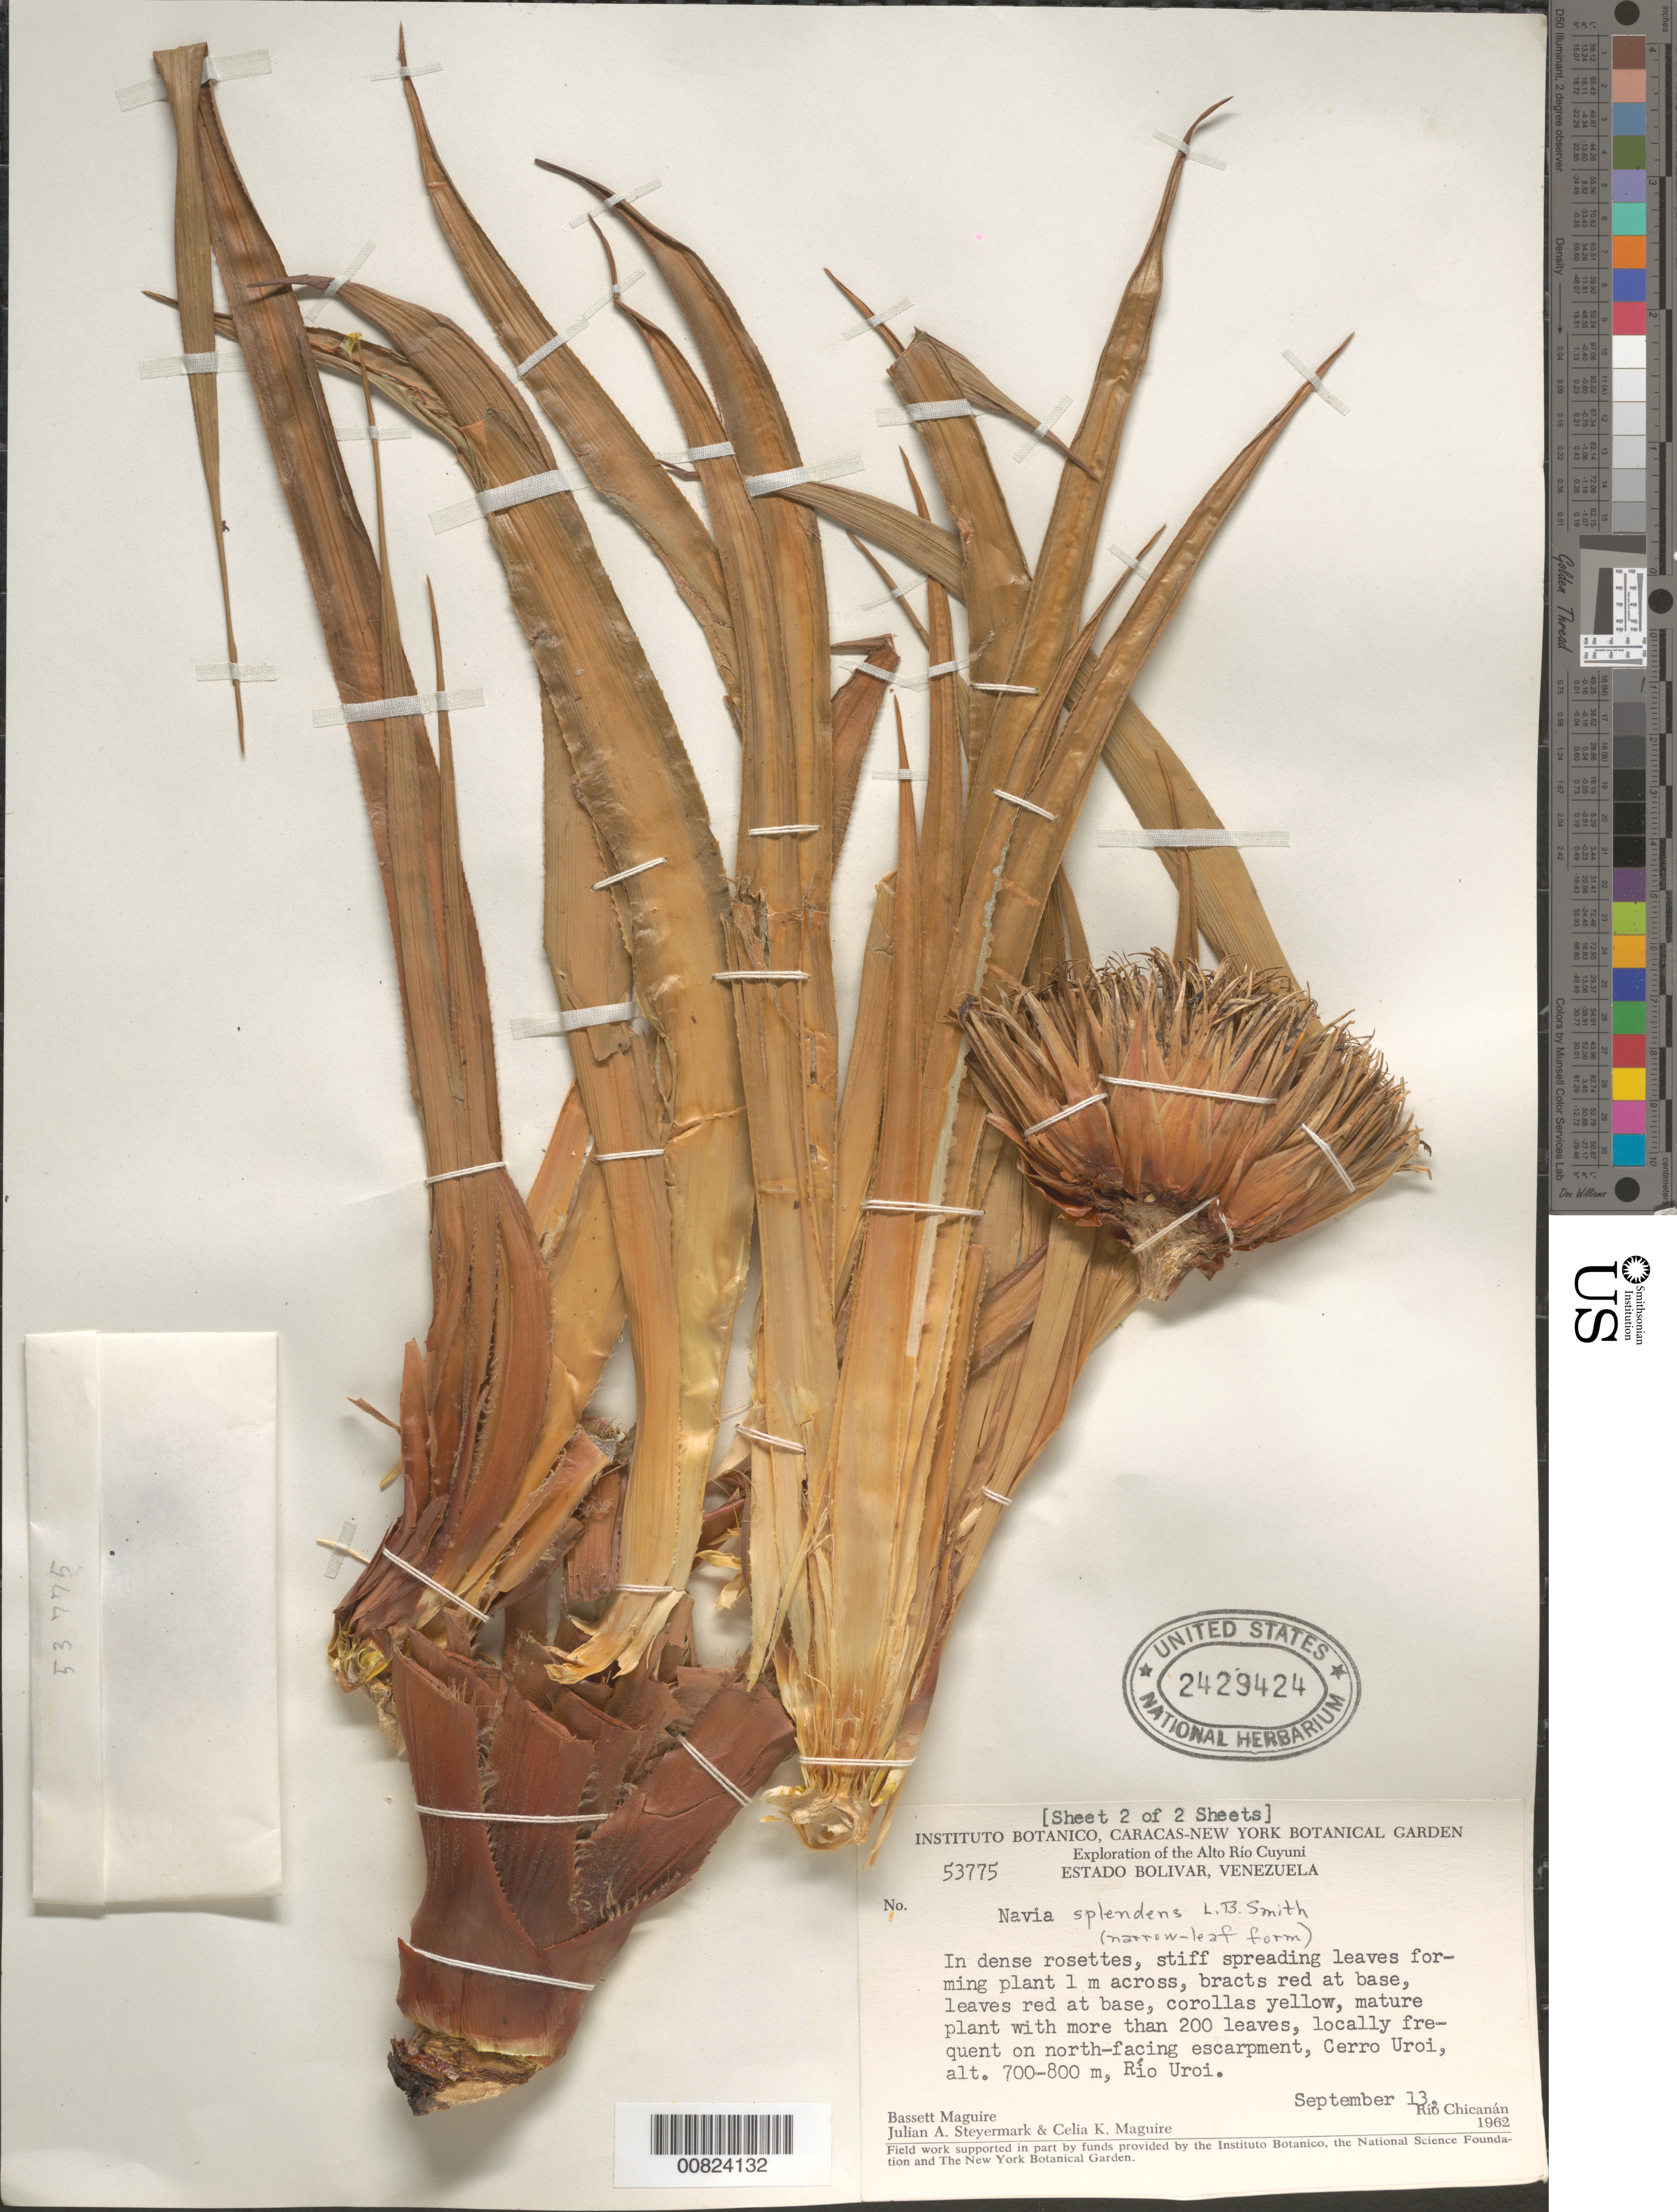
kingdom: Plantae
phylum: Tracheophyta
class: Liliopsida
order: Poales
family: Bromeliaceae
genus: Navia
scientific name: Navia splendens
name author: L.B. Sm.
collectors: B. Maguire, J. Steyermark & C. K. Maguire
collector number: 53775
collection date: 1962-09-13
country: Venezuela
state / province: Bolívar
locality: Alto Río Cuyuni, Río Chicanan, Río Uroi, Cerro Uroi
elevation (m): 700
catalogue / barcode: US 2429424